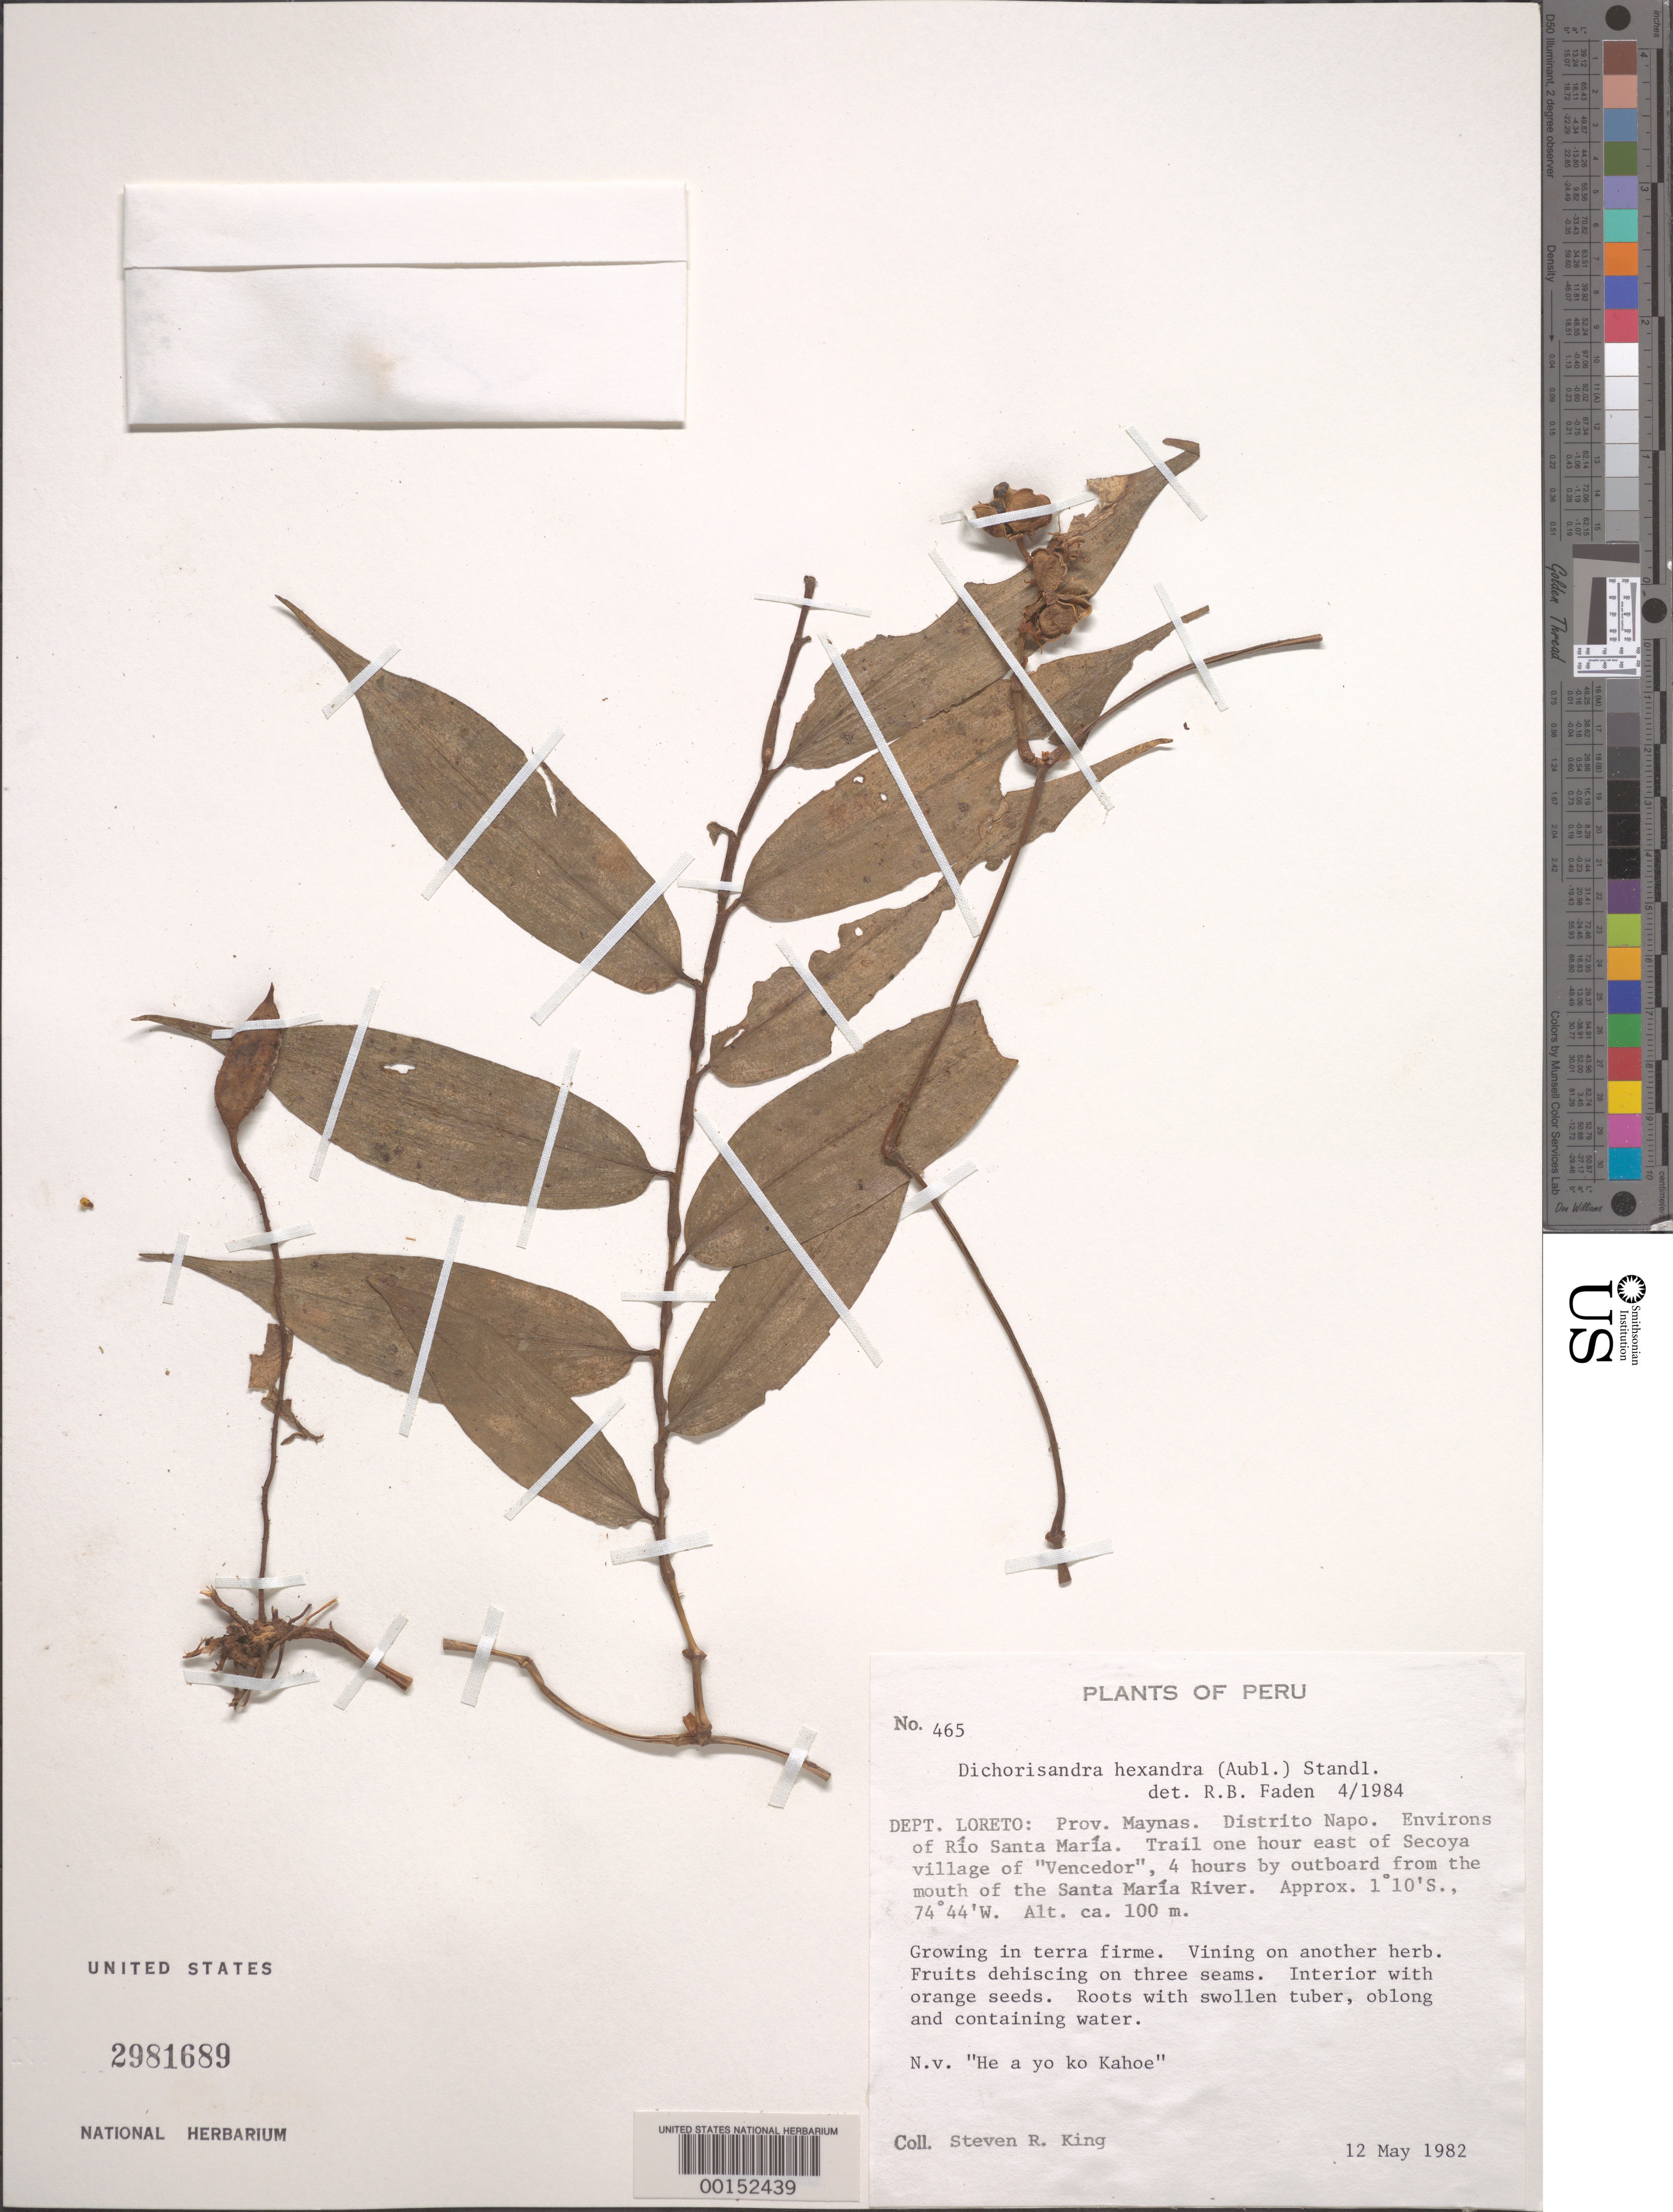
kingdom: Plantae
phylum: Tracheophyta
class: Liliopsida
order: Commelinales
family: Commelinaceae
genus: Dichorisandra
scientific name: Dichorisandra hexandra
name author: (Aubl.) Standl.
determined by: Faden, Robert B., (US), Smithsonian Institution - National Museum of Natural History (UNITED STATES)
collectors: S. R. King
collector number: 465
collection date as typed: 12 May 1982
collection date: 1982-05-12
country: Peru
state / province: Loreto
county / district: Maynas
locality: Napo, around rio santa maria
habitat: Trailside; terra firme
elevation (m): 100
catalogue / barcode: US 2981689